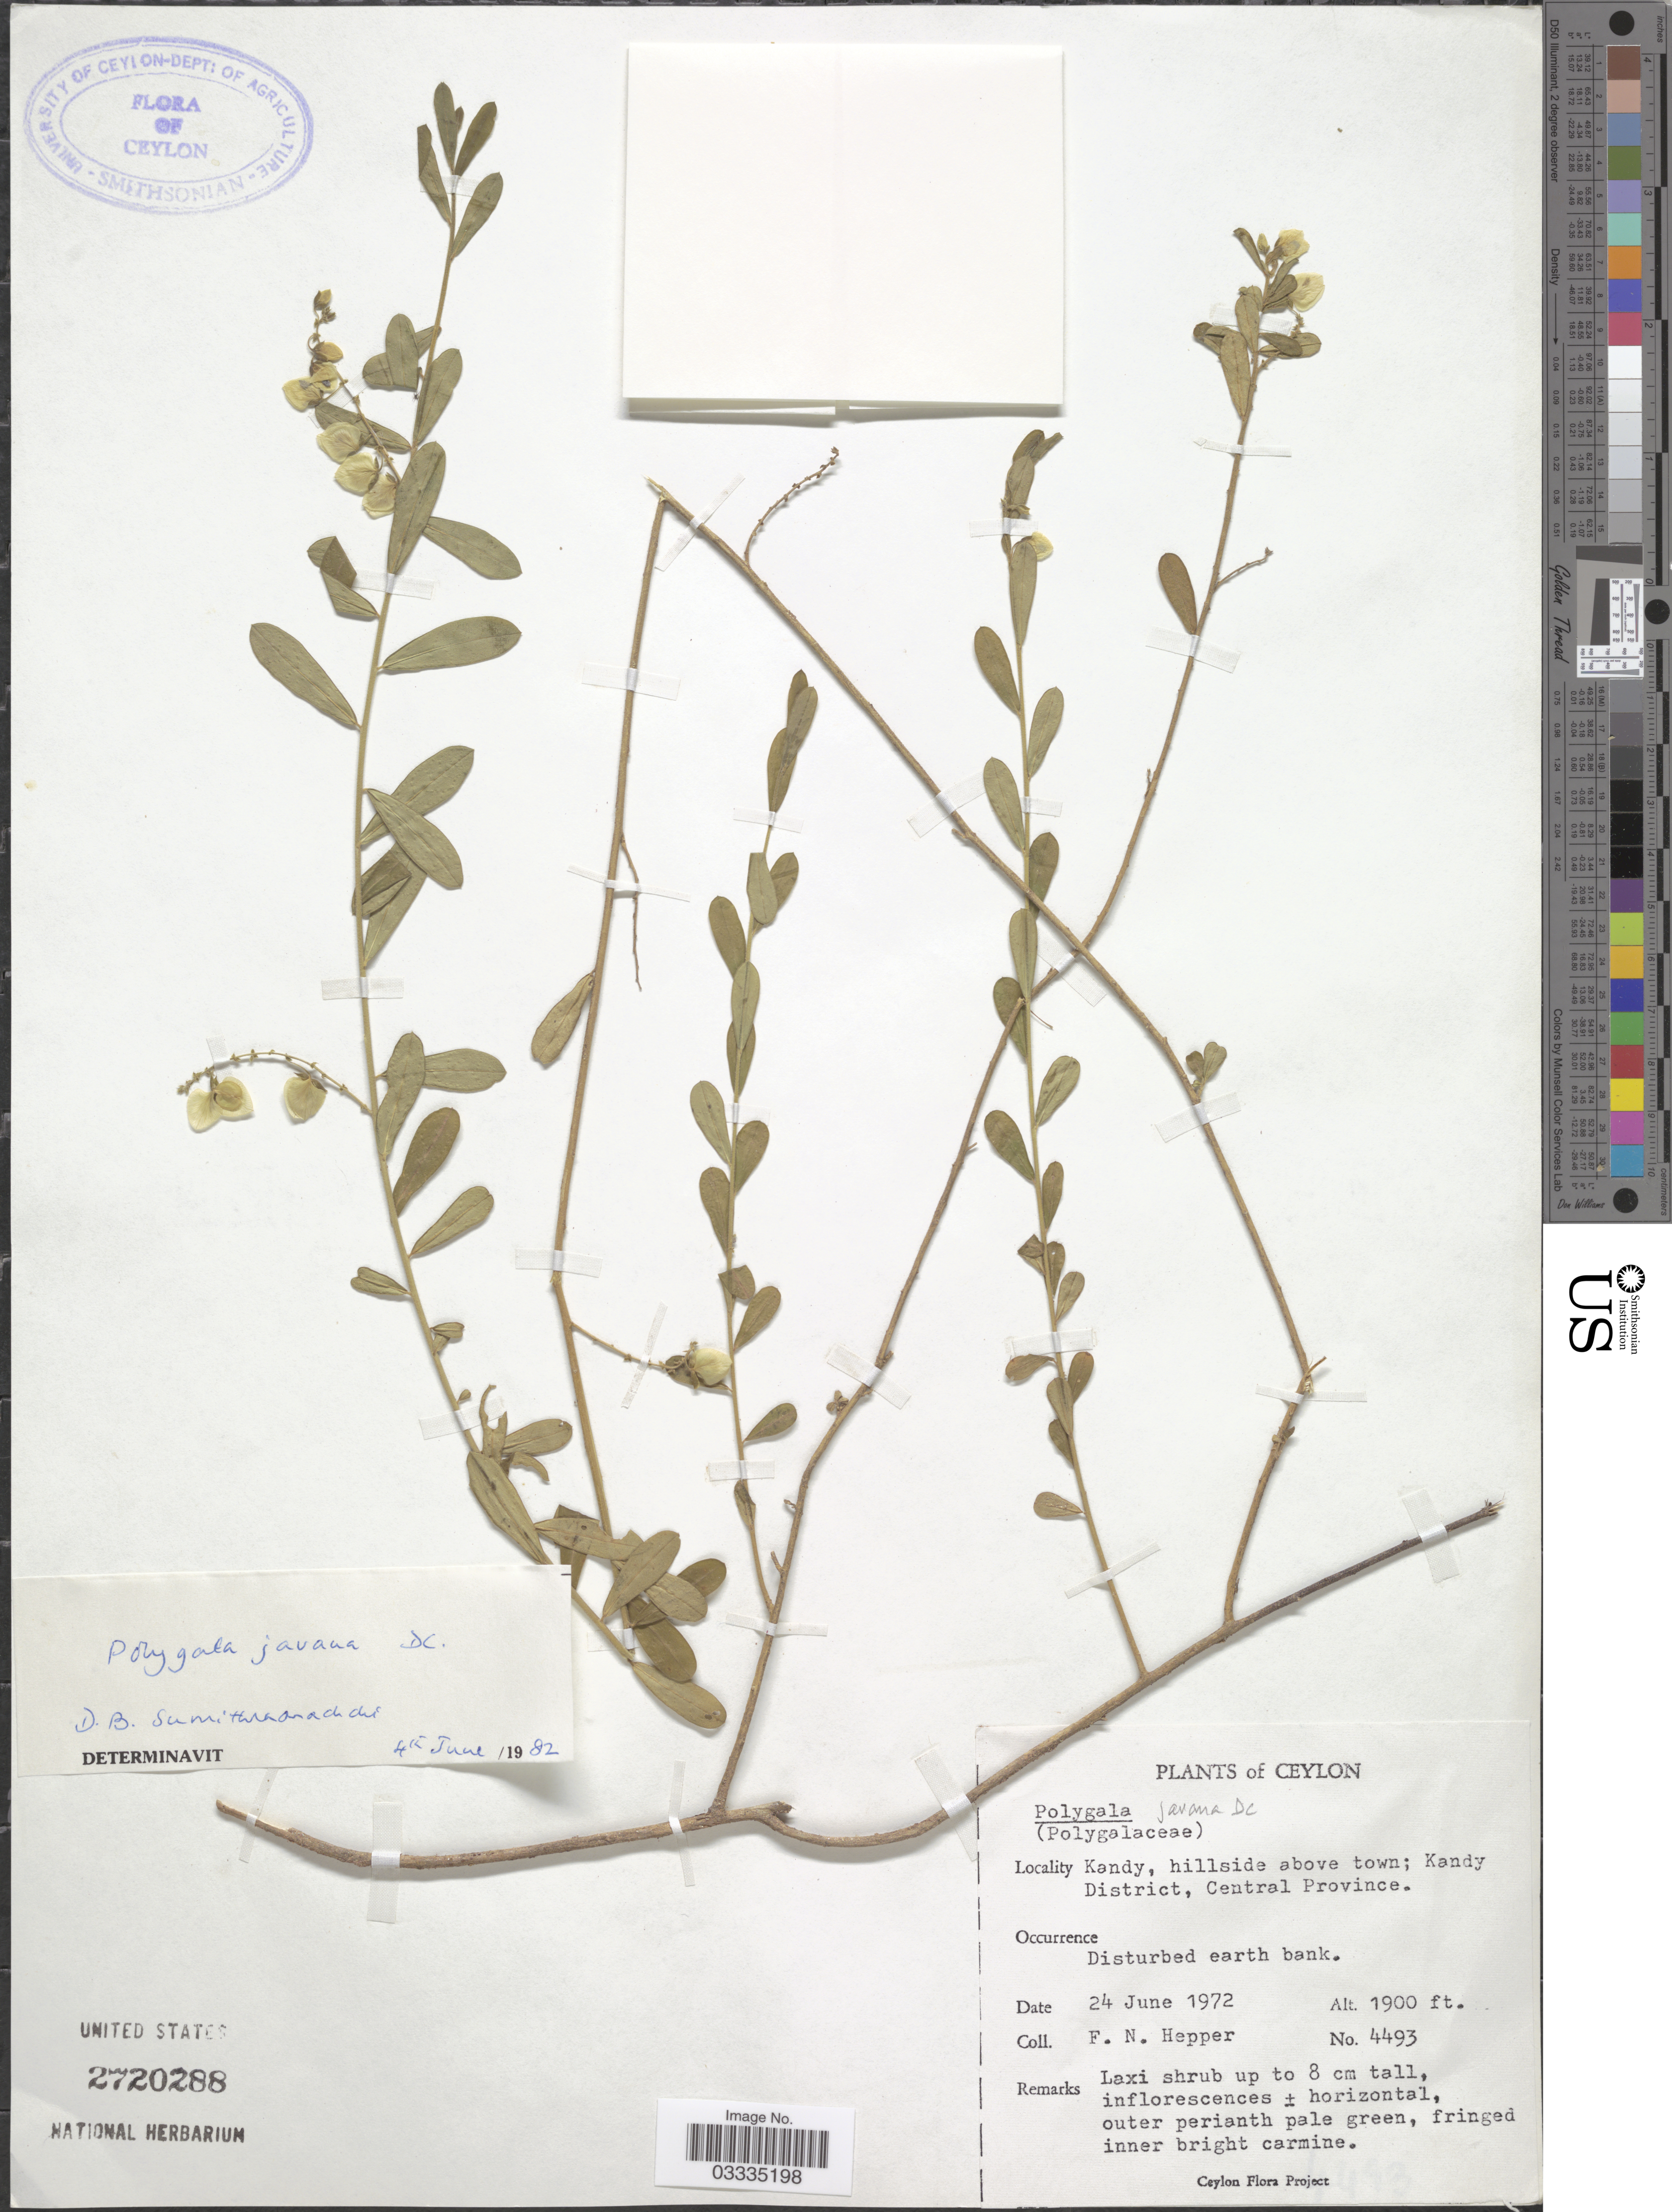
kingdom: Plantae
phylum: Tracheophyta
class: Magnoliopsida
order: Fabales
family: Polygalaceae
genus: Polygala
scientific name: Polygala javana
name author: DC.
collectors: F. Hepper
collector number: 4493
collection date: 1972-06-24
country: Sri Lanka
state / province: Central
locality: Ceylon. Kandy, hillside above town; Kandy District.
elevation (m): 579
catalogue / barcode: US 2720288